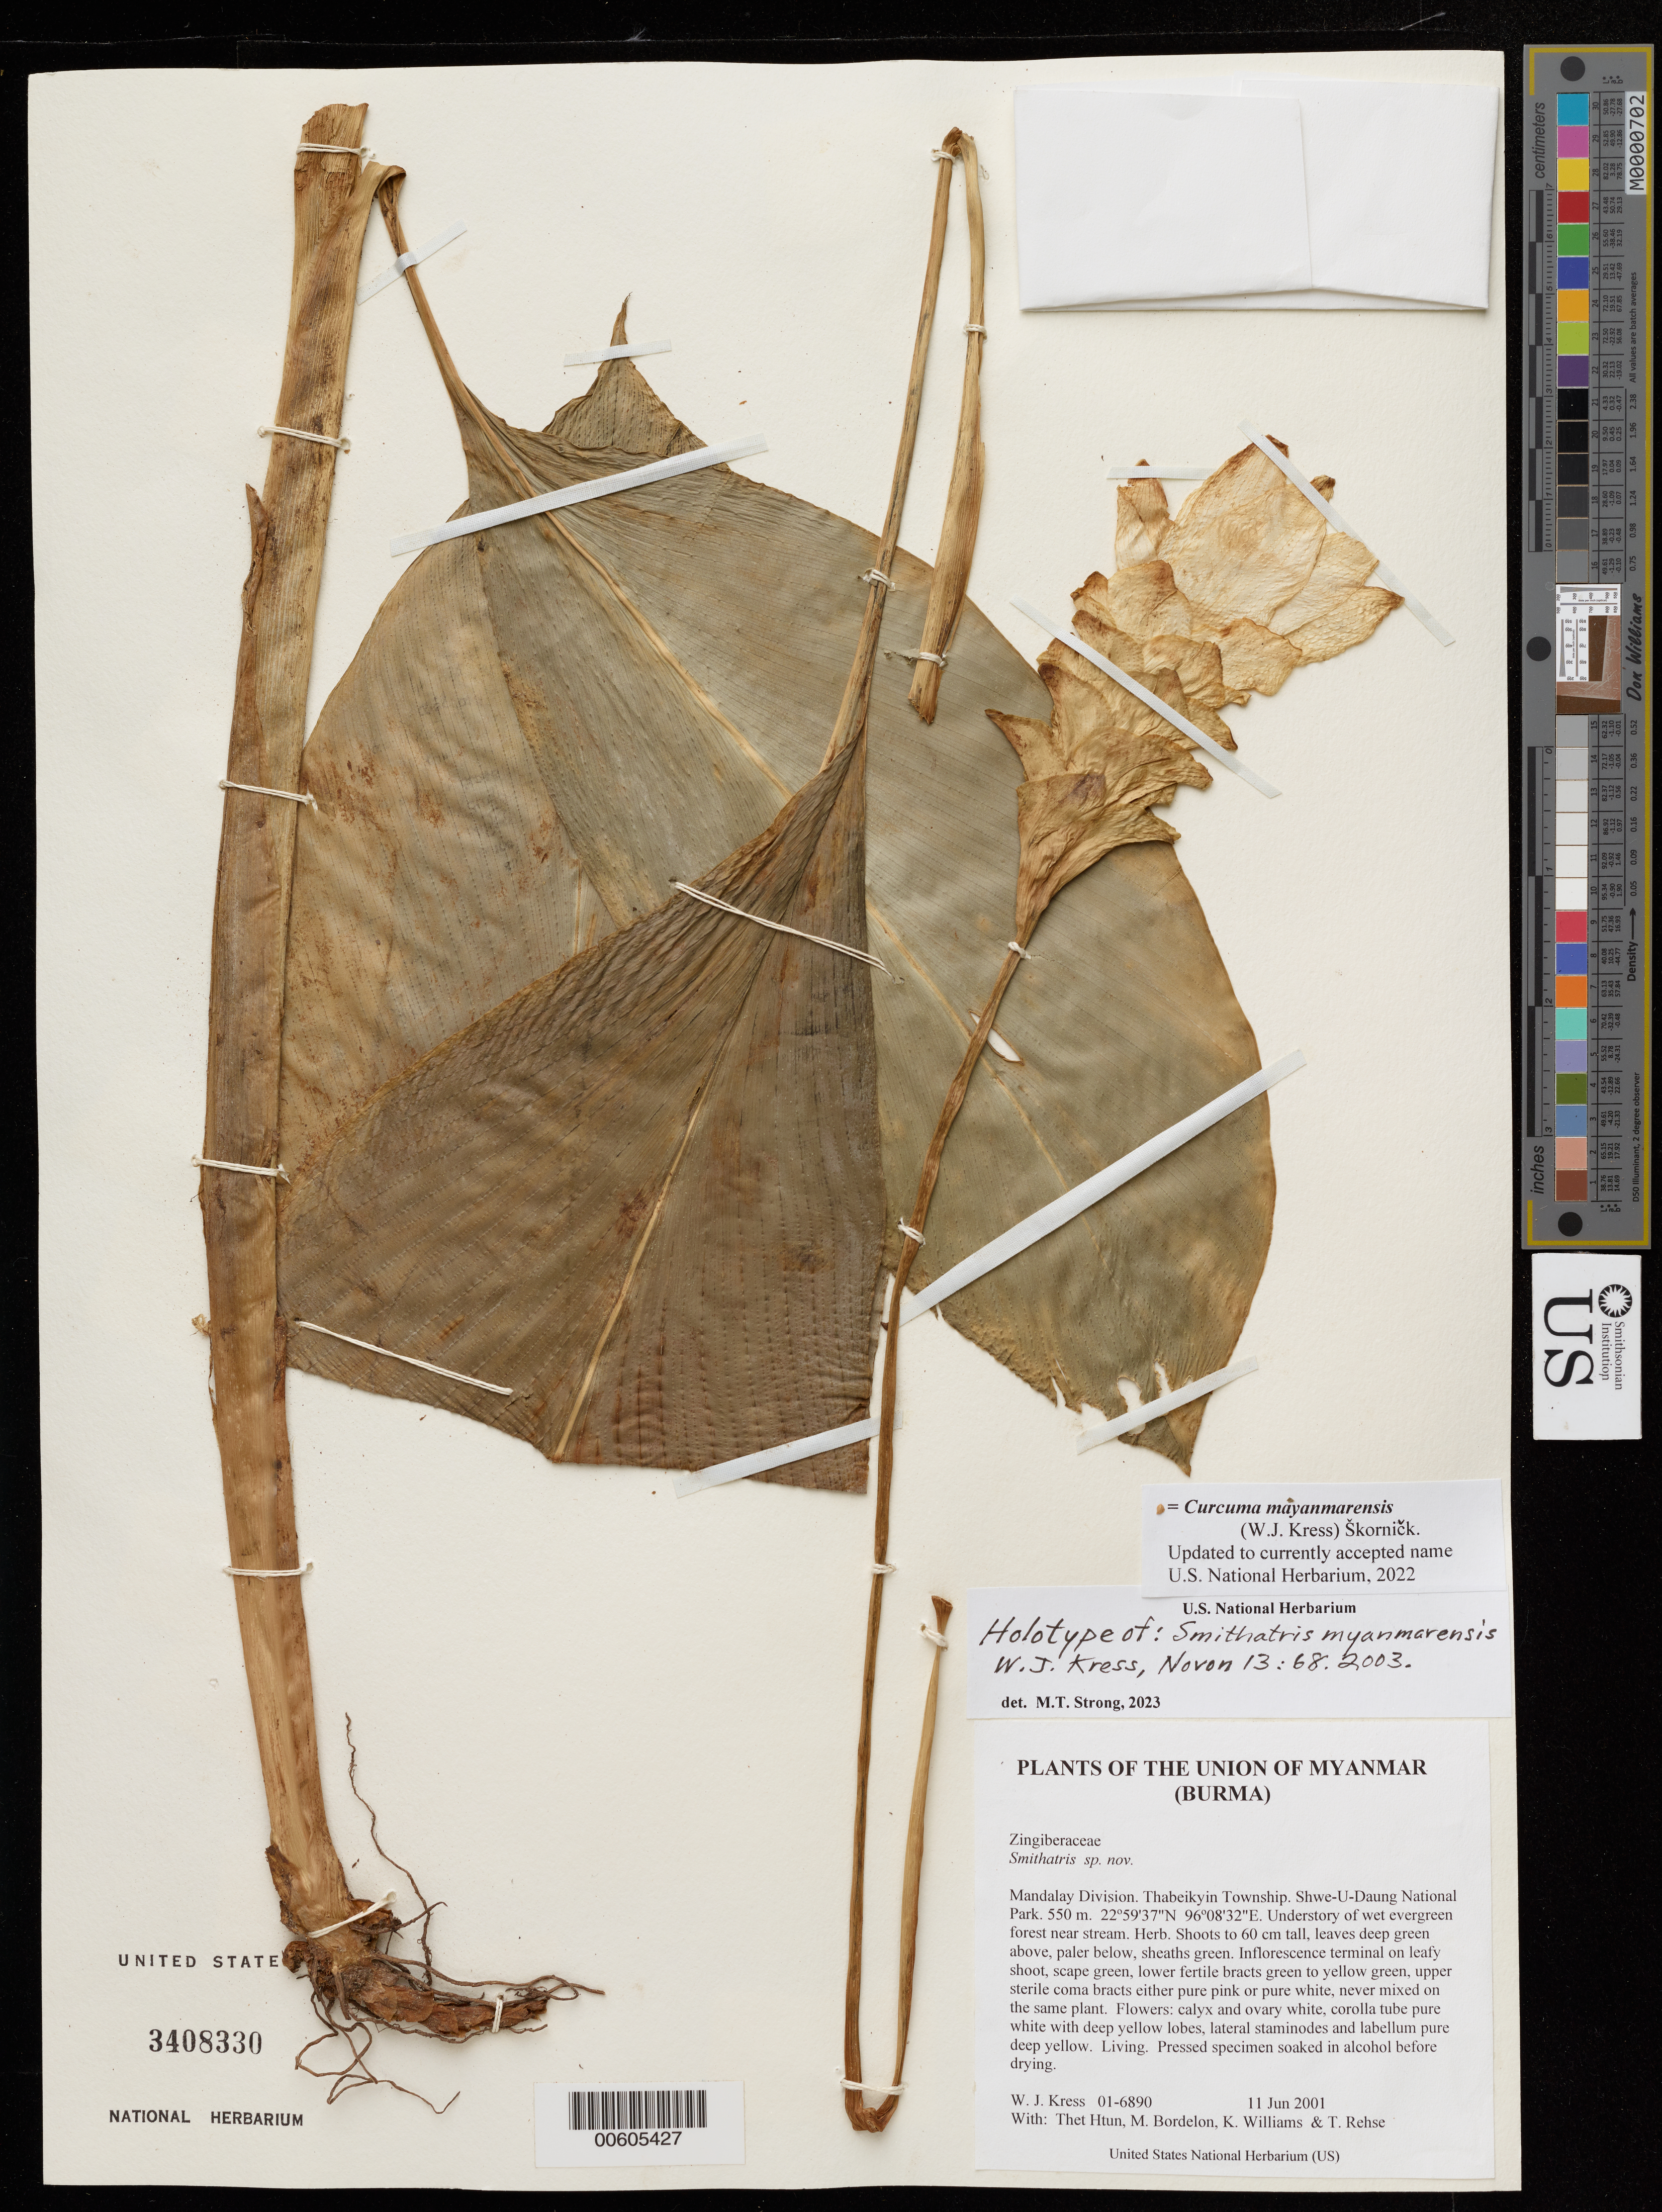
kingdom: Plantae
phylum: Tracheophyta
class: Liliopsida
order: Zingiberales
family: Zingiberaceae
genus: Smithatris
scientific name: Smithatris myanmarensis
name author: W.J. Kress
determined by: Strong, Mark T., (BOT), Smithsonian Institution - National Museum of Natural History (UNITED STATES)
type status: Holotype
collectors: W. J. Kress, Thet Htun, M. Bordelon, K. J. Williams & T. Rehse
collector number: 01-6890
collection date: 2001-06-11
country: Myanmar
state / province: Mandalay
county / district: Thabeikyin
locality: Shwe-U-Daung National Park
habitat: Understory of wet evergreen forest near stream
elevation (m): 550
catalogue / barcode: US 3408330